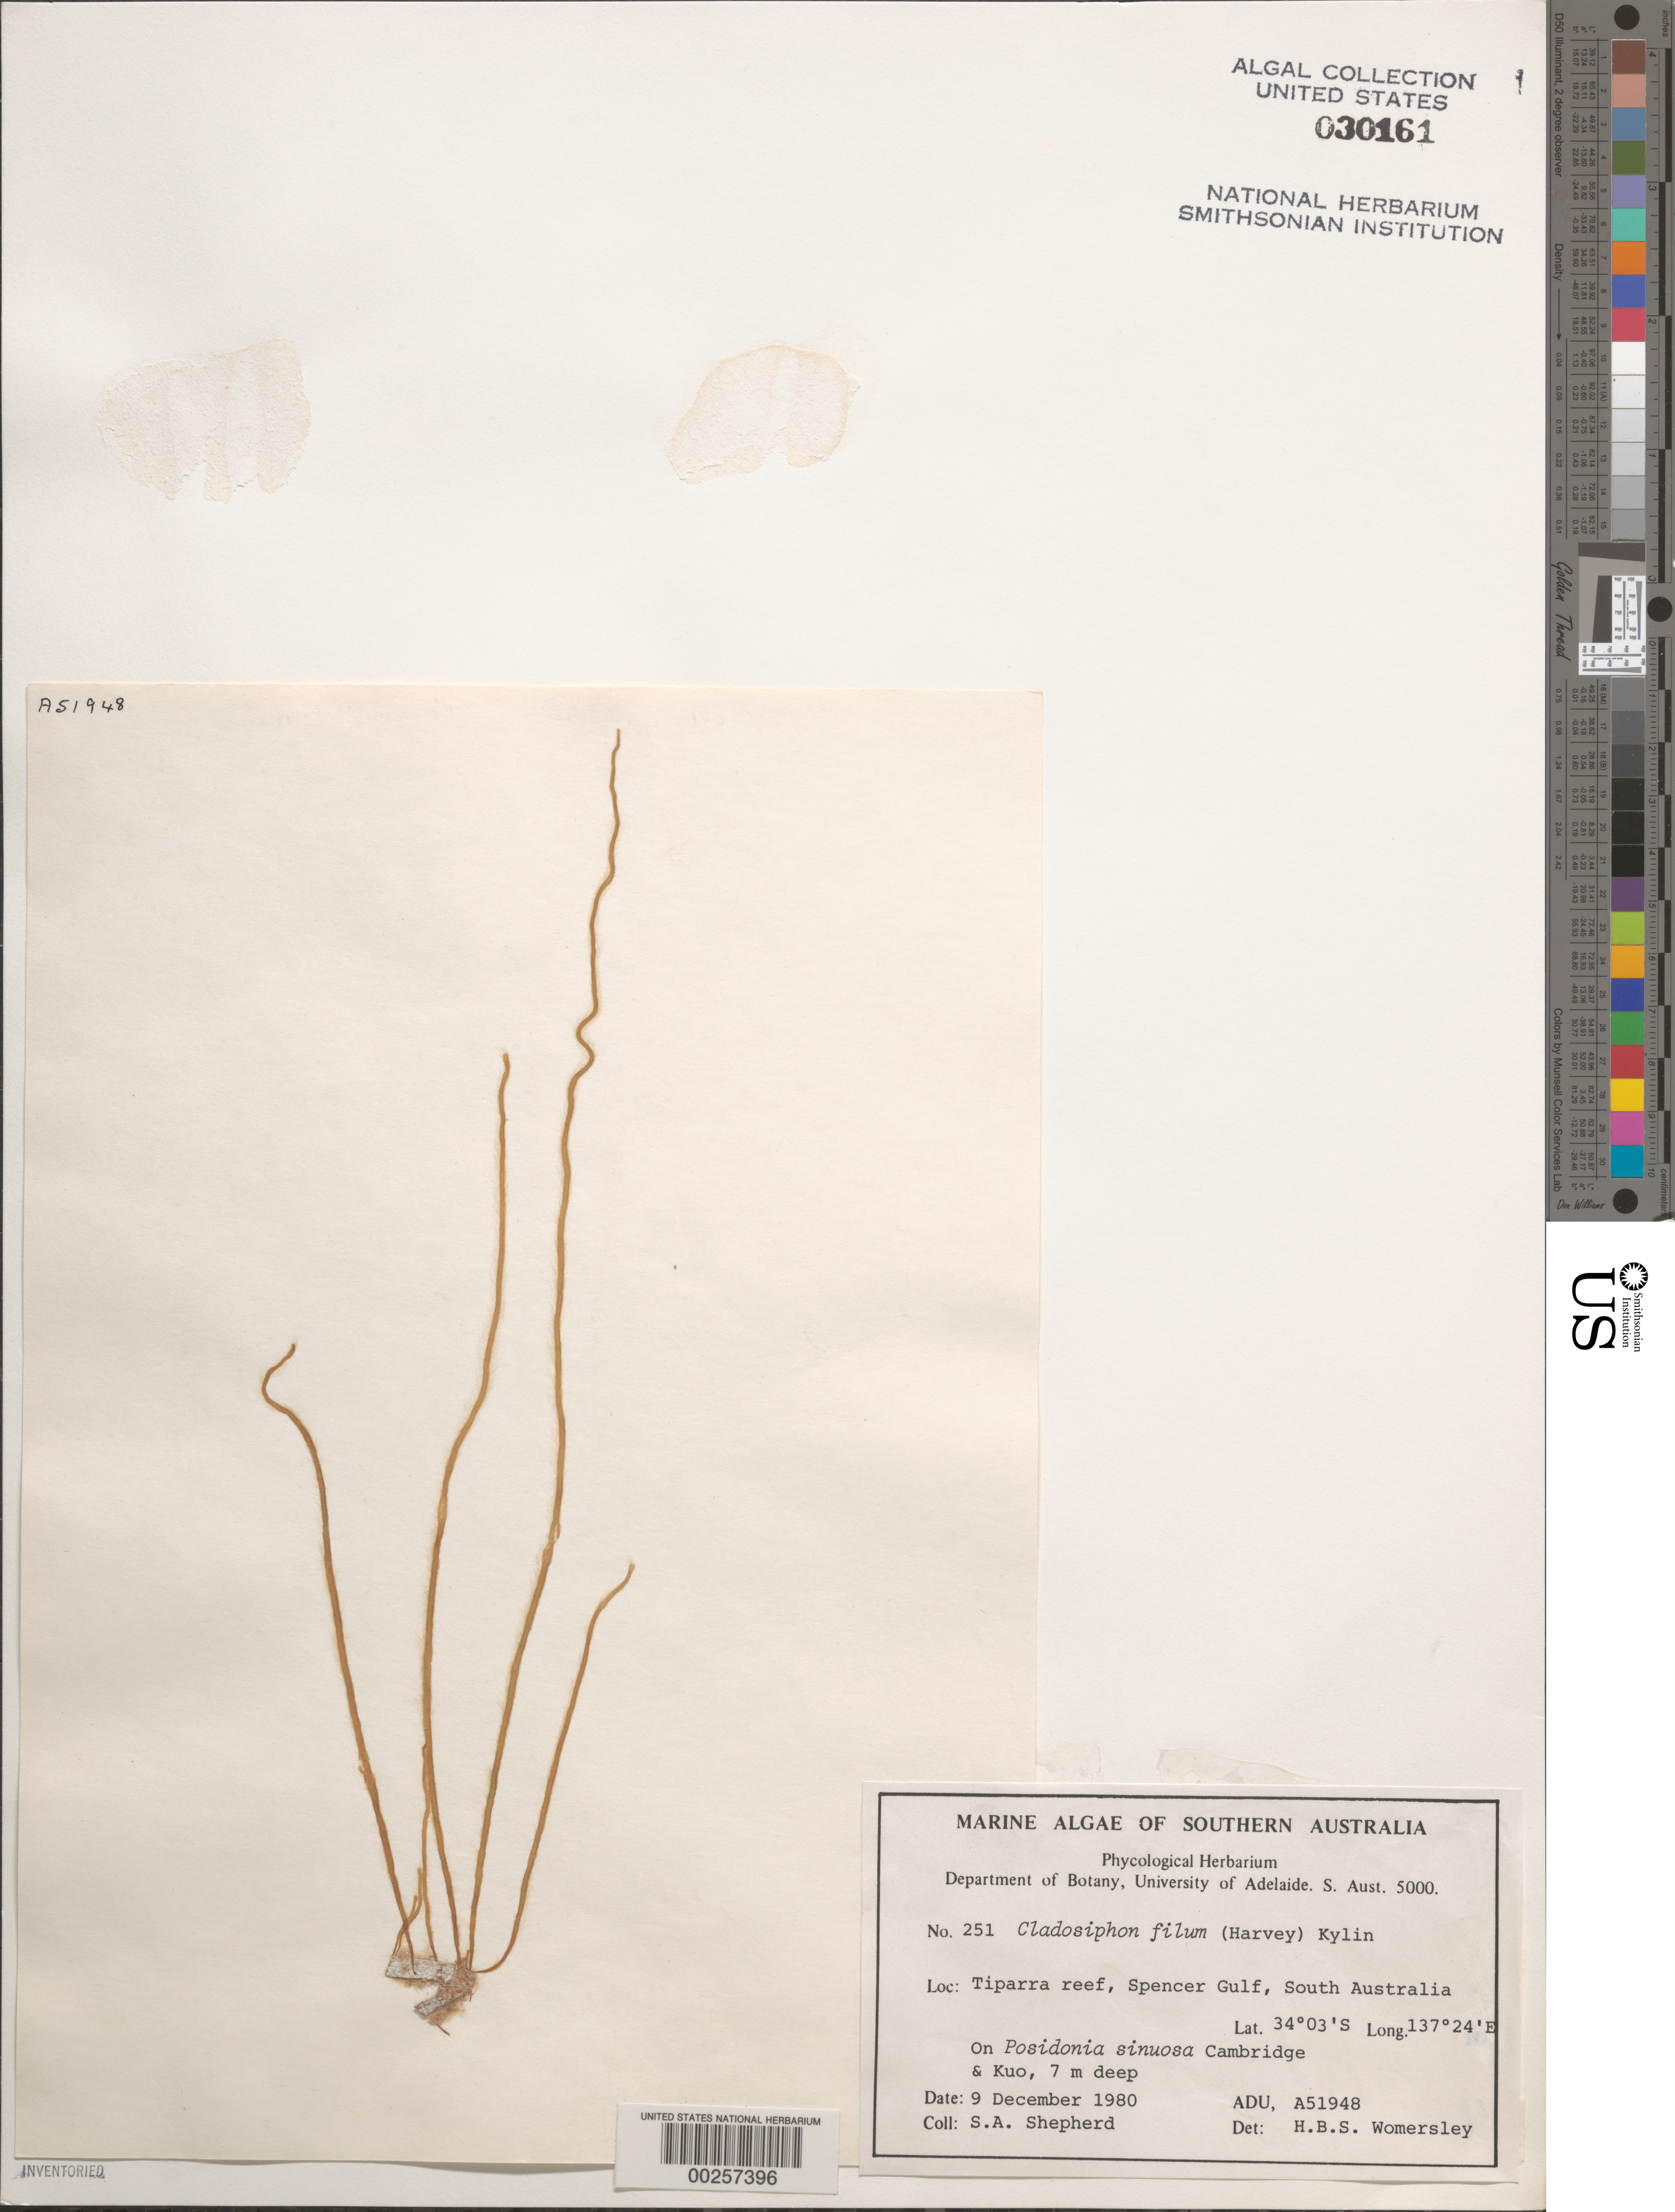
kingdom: Chromista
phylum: Ochrophyta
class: Phaeophyceae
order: Ectocarpales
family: Chordariaceae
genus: Cladosiphon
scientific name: Cladosiphon filum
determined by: Womersley, H. B. S.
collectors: S. Shepherd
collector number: ADU A51948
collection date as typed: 09 Dec 1980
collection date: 1980-12-09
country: Australia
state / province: South Australia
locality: Tiparra reef, spencer gulf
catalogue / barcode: US 30161